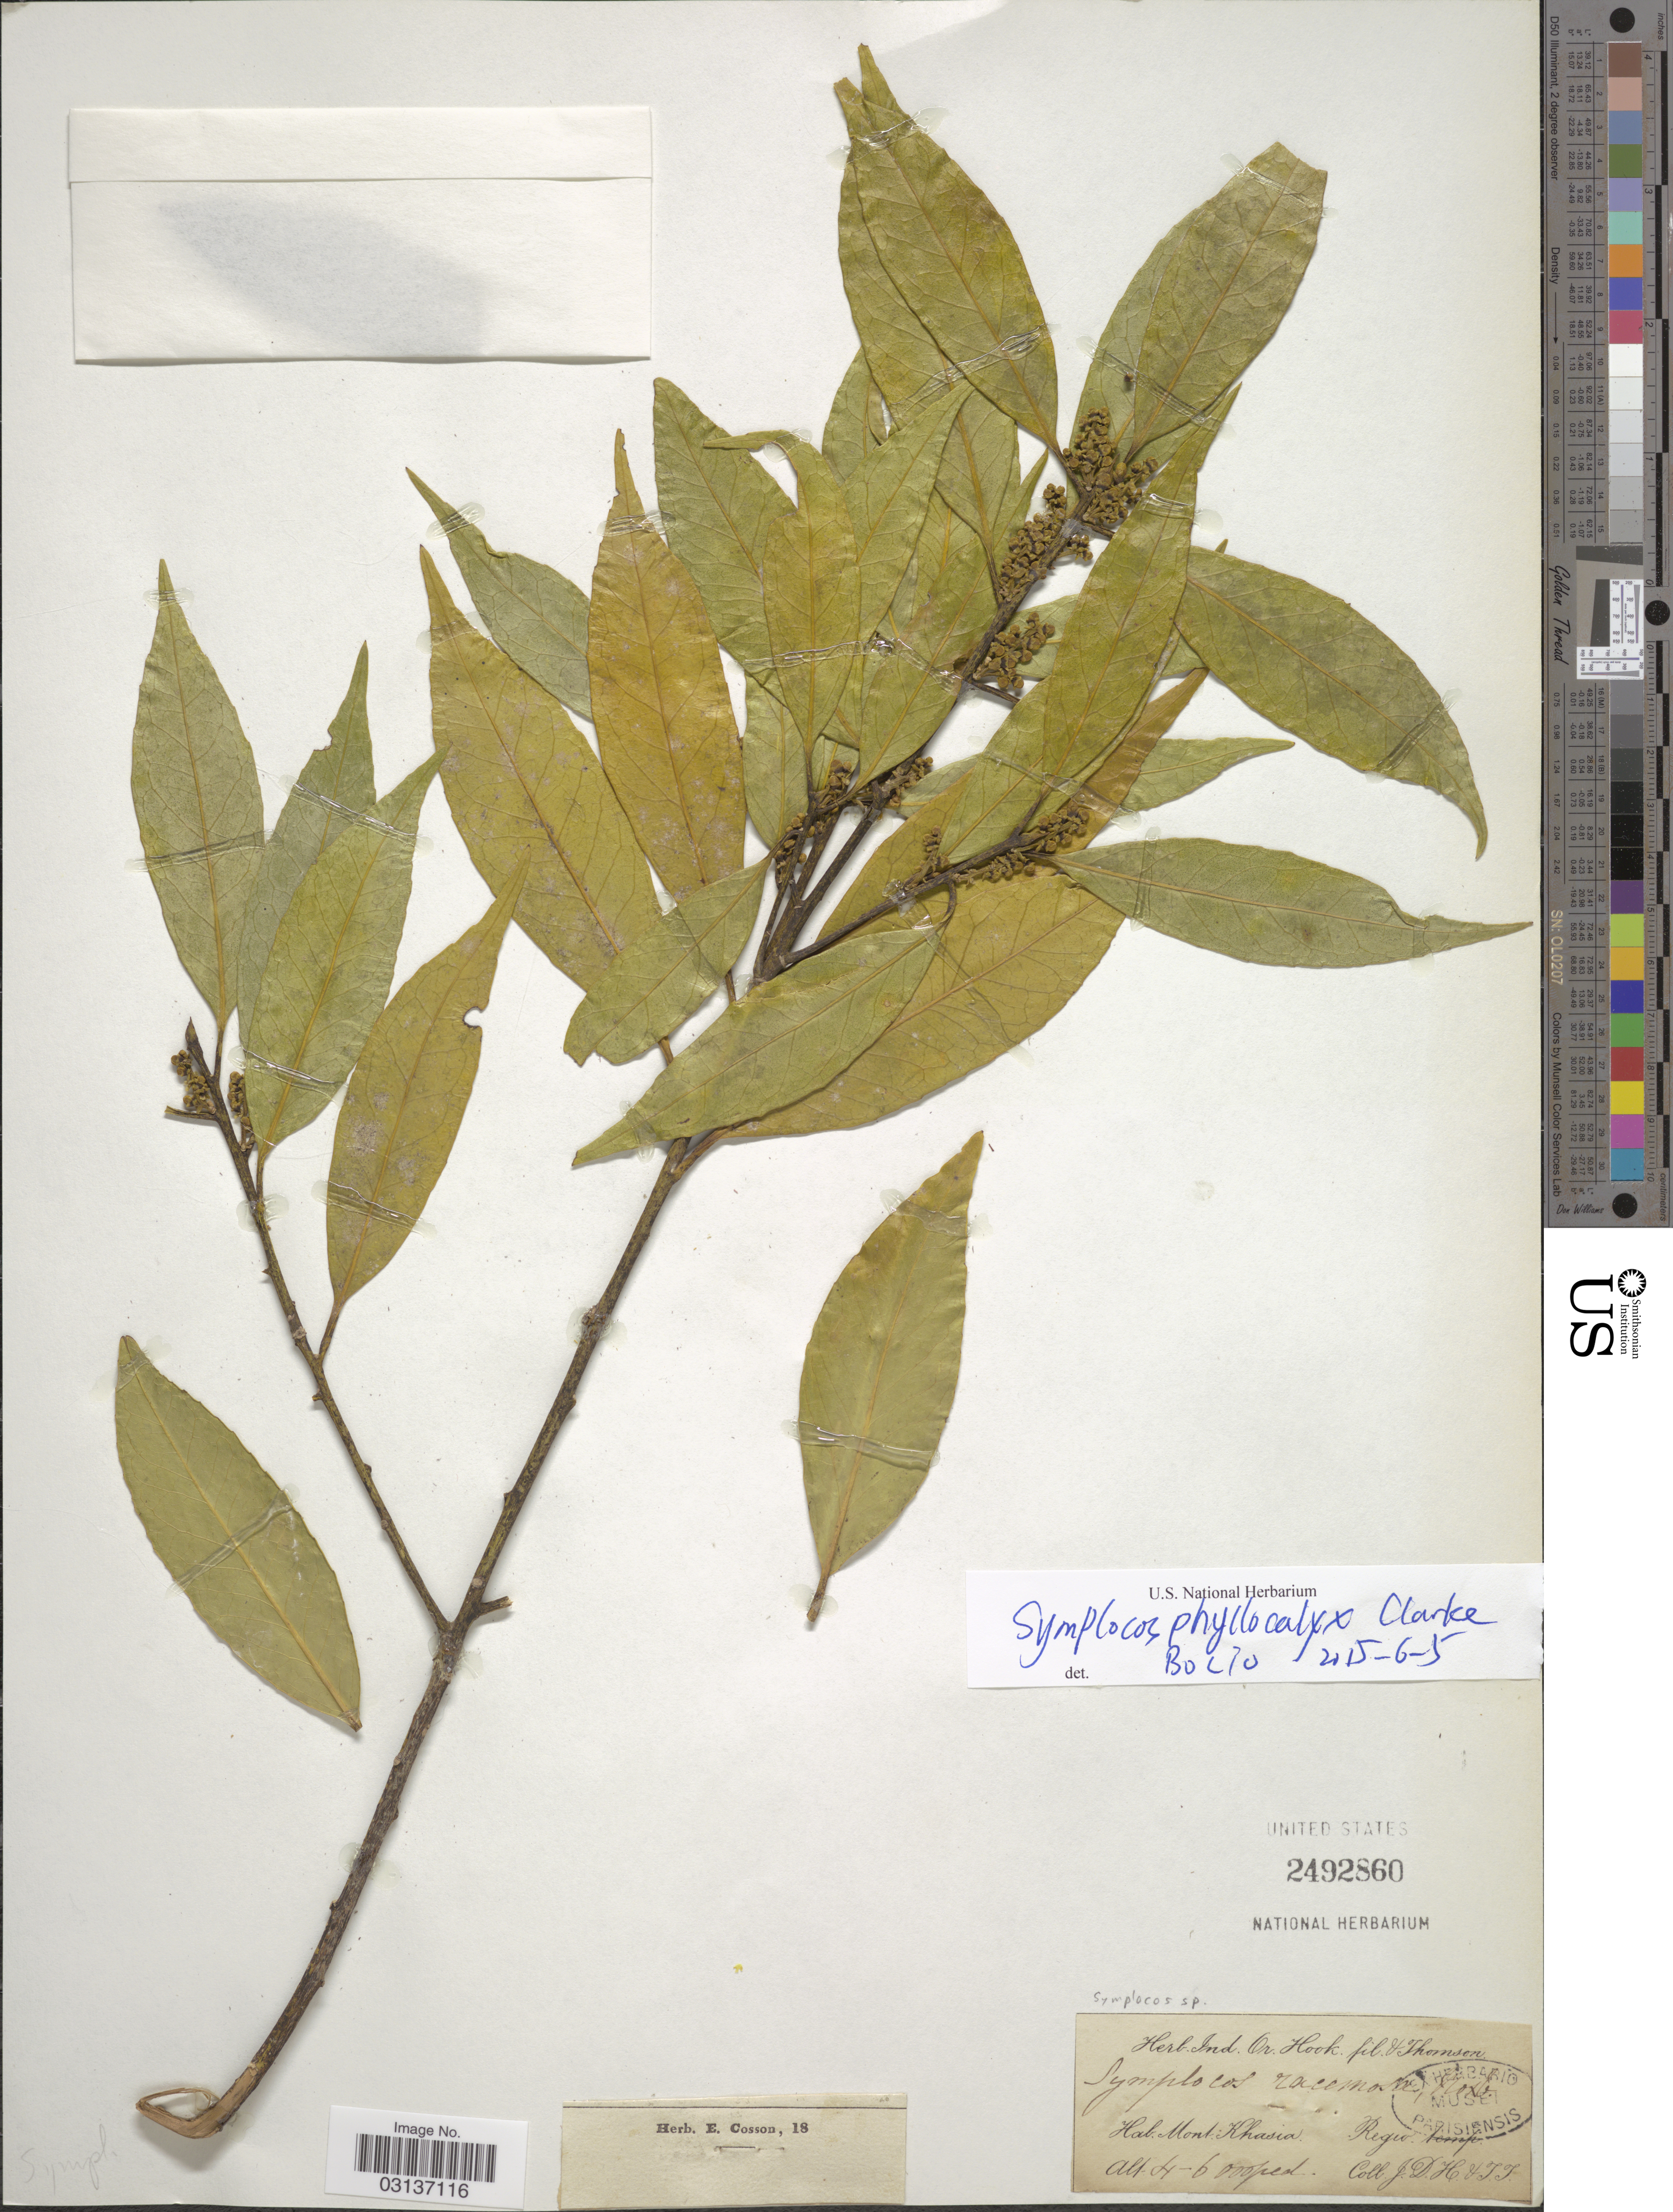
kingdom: Plantae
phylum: Tracheophyta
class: Magnoliopsida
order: Ericales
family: Symplocaceae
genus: Symplocos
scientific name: Symplocos phyllocalyx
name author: C.B. Clarke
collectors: J. D. Hooker & T. Thomson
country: India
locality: Mont. Khasia. Regio temp.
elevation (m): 1219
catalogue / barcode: US 2492860